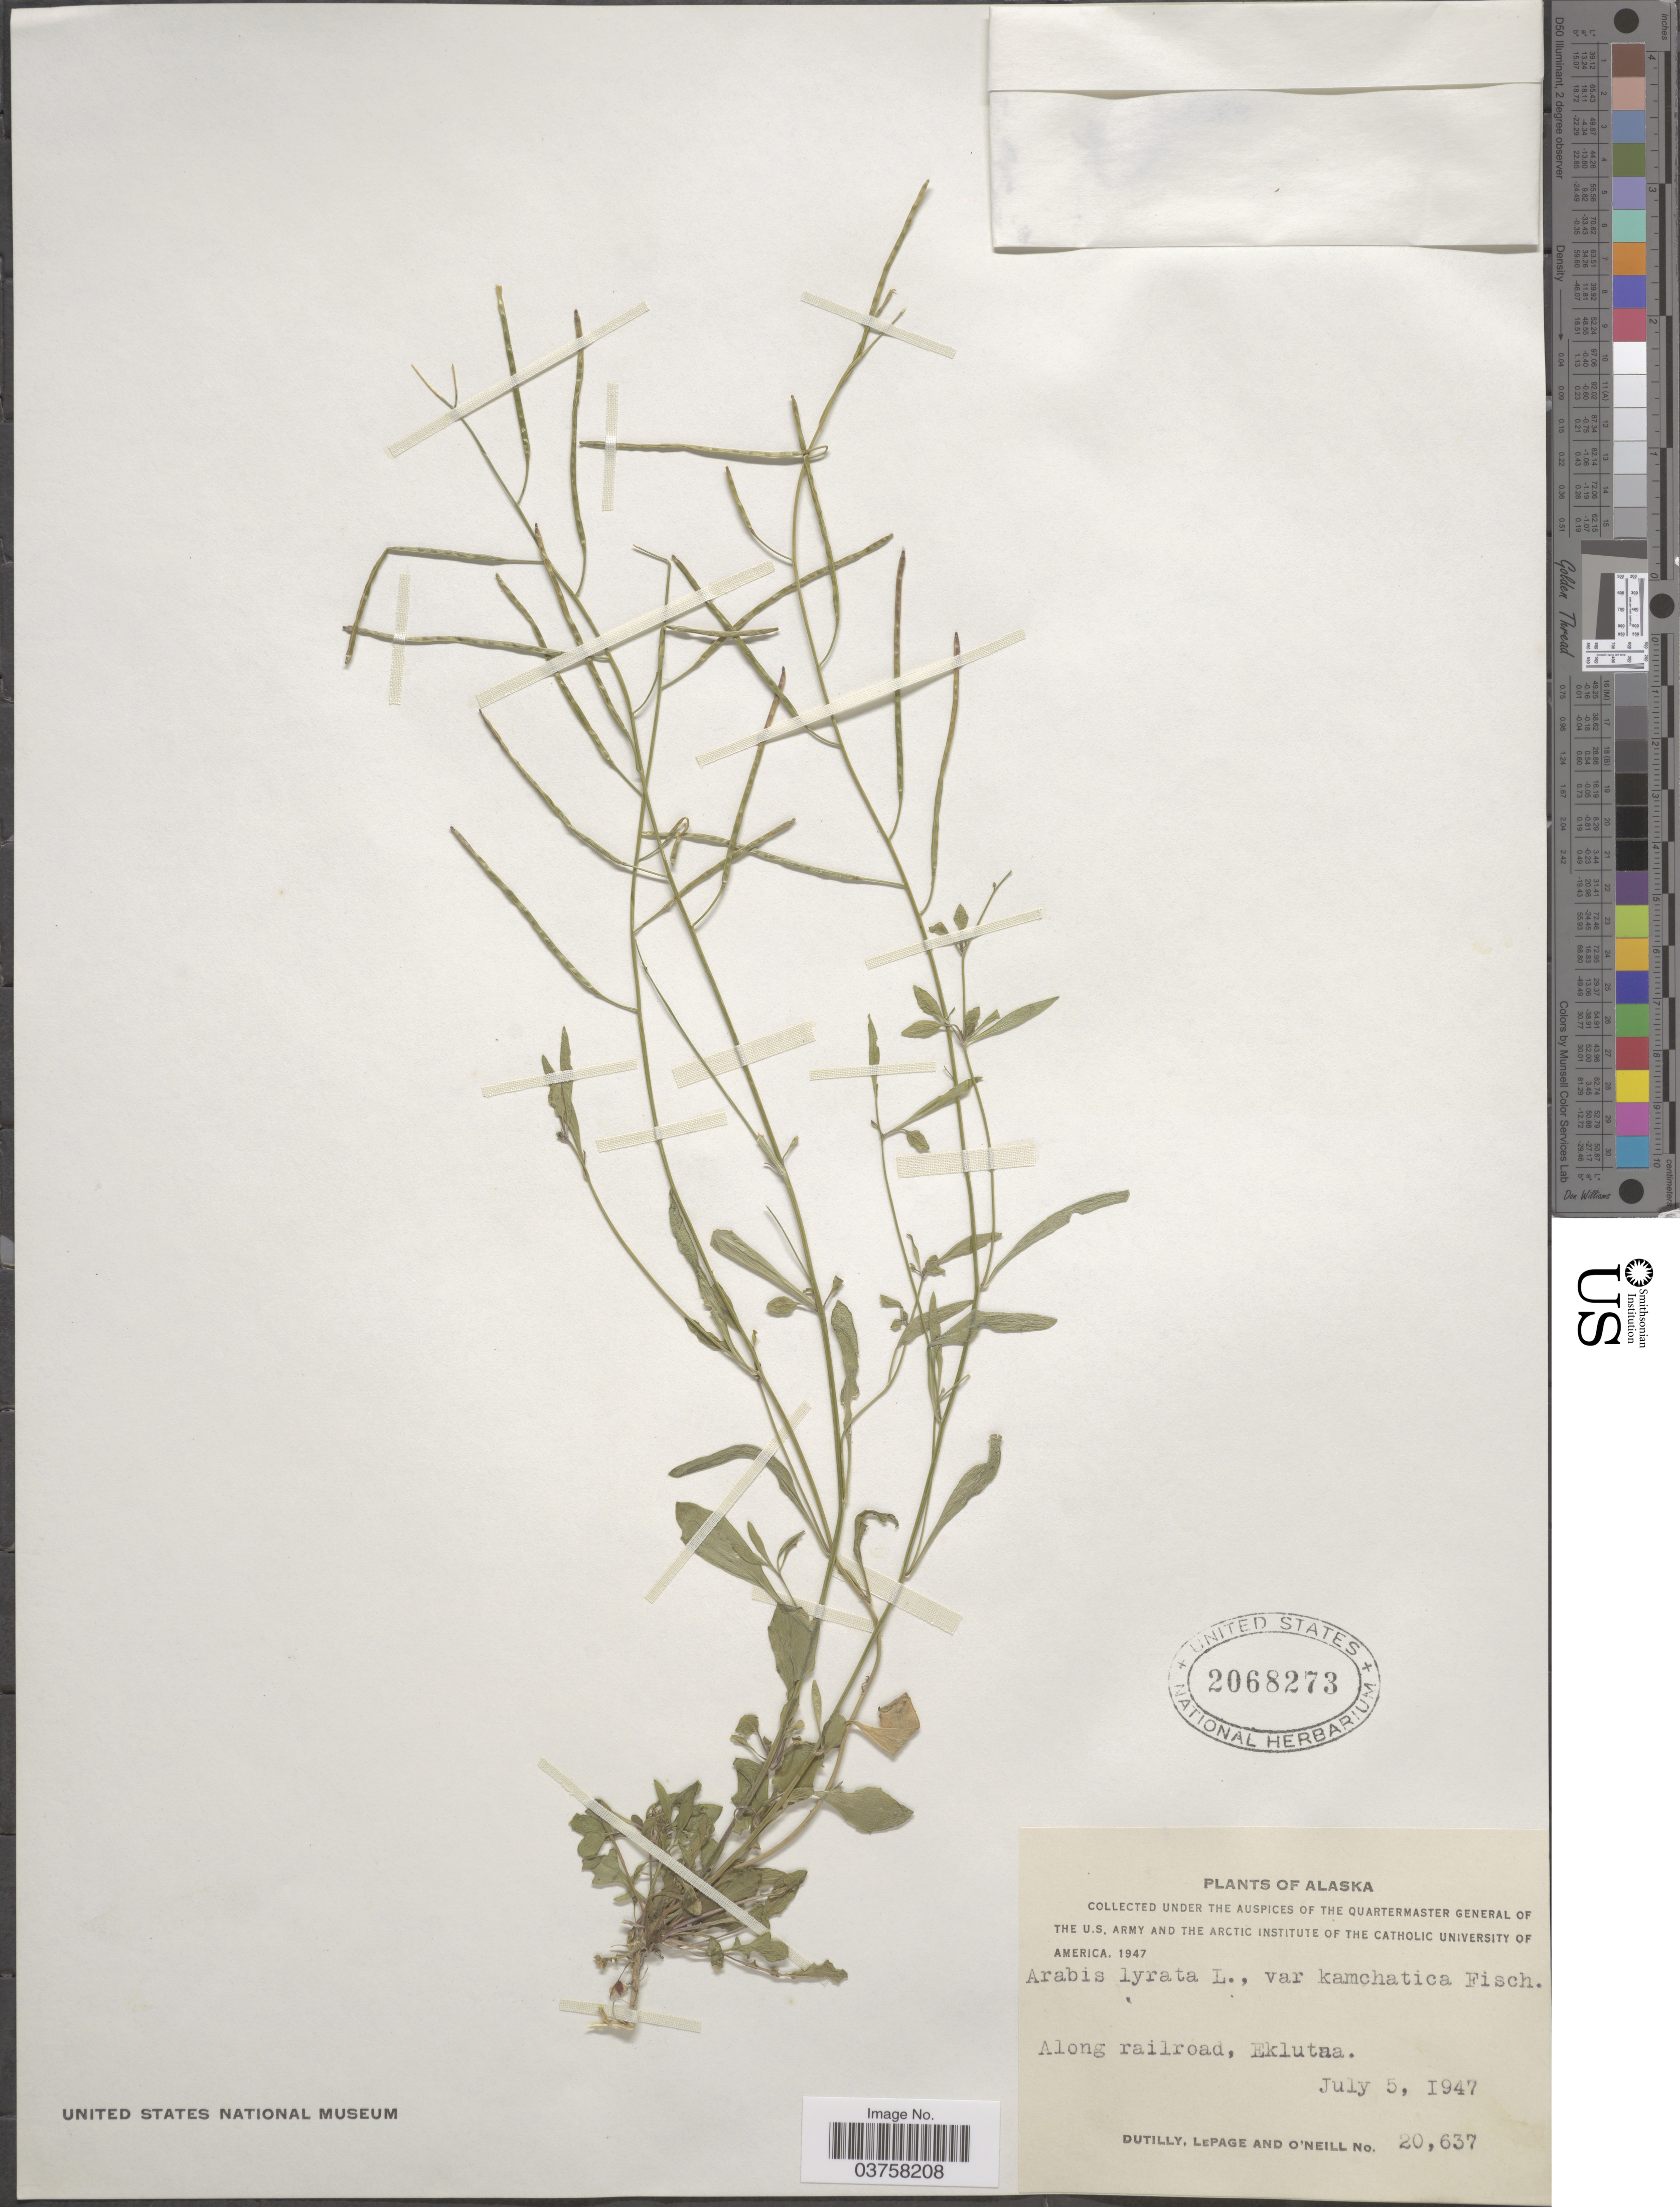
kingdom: Plantae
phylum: Tracheophyta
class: Magnoliopsida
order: Brassicales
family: Brassicaceae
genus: Arabis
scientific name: Arabis lyrata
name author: L.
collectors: -. Dutilly, -. LePage & -. O'Neill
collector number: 20637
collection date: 1947-07-05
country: United States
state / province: Alaska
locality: Along railroad, Eklutna.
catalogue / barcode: US 2068273